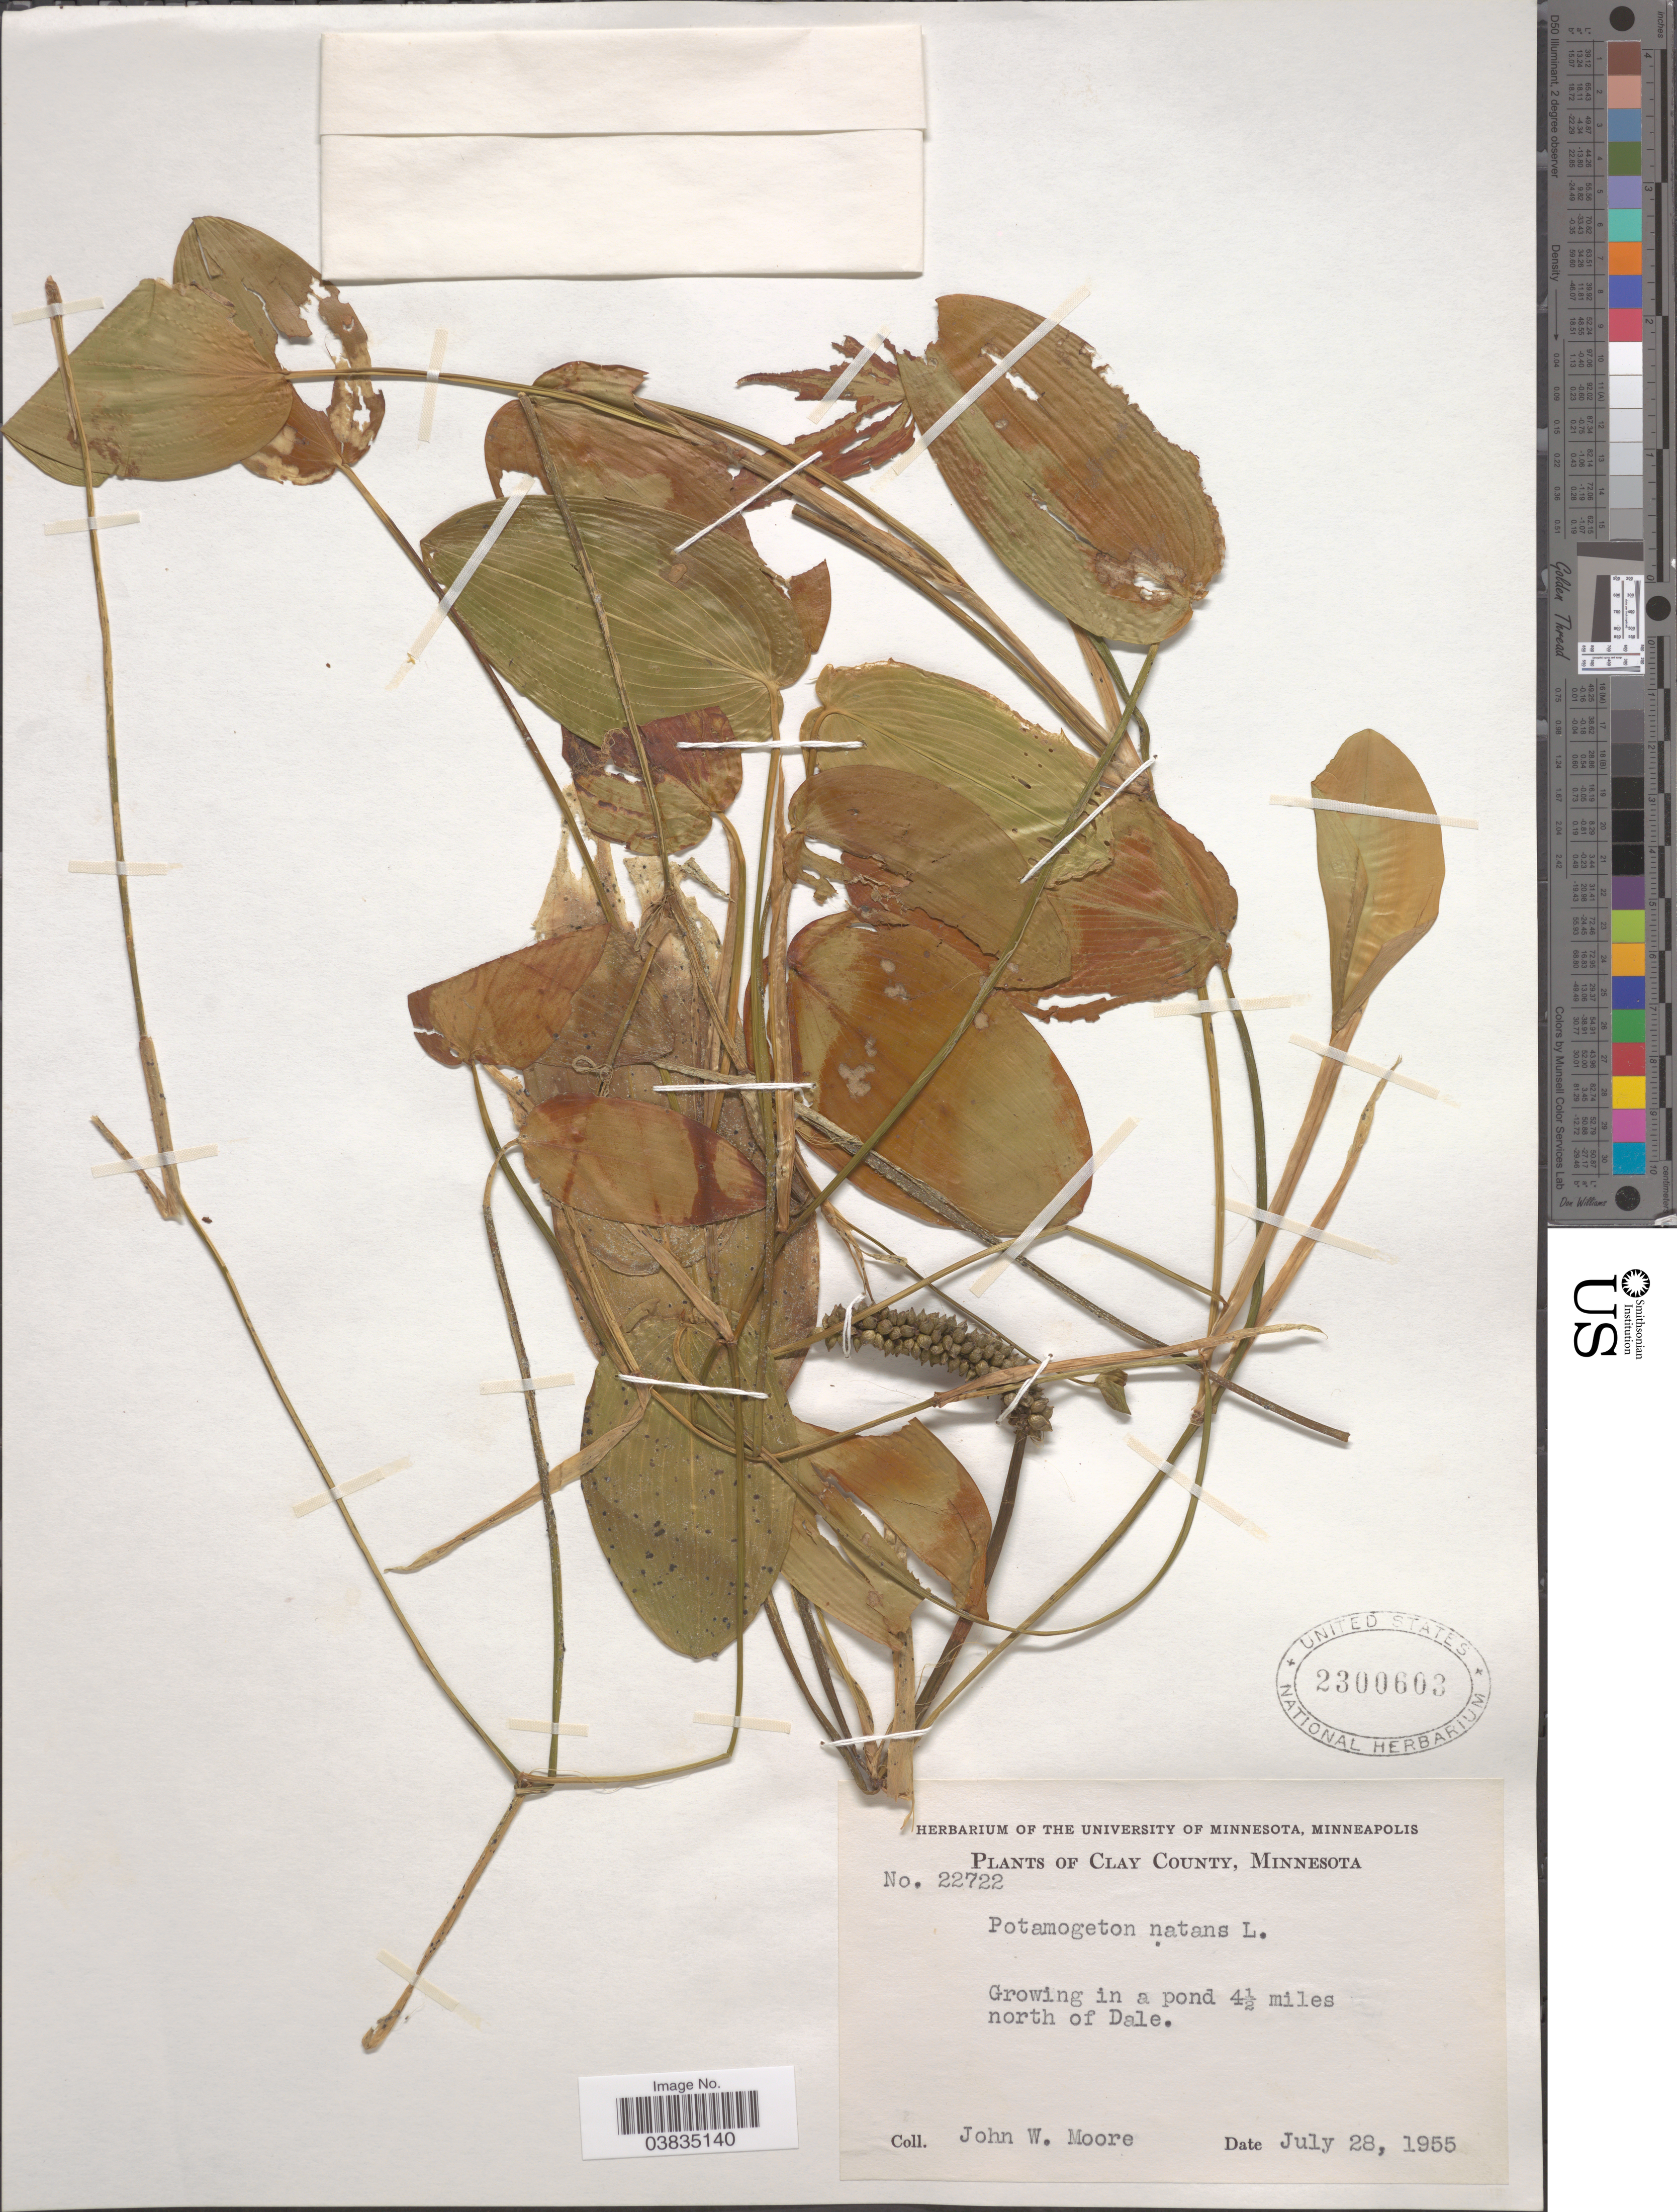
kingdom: Plantae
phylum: Tracheophyta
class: Liliopsida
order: Alismatales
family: Potamogetonaceae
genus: Potamogeton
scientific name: Potamogeton natans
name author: L.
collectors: J. Moore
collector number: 22722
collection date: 1955-07-28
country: United States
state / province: Minnesota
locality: Clay County. Growing in a pond 4½ miles north of Dale.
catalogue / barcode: US 2300603